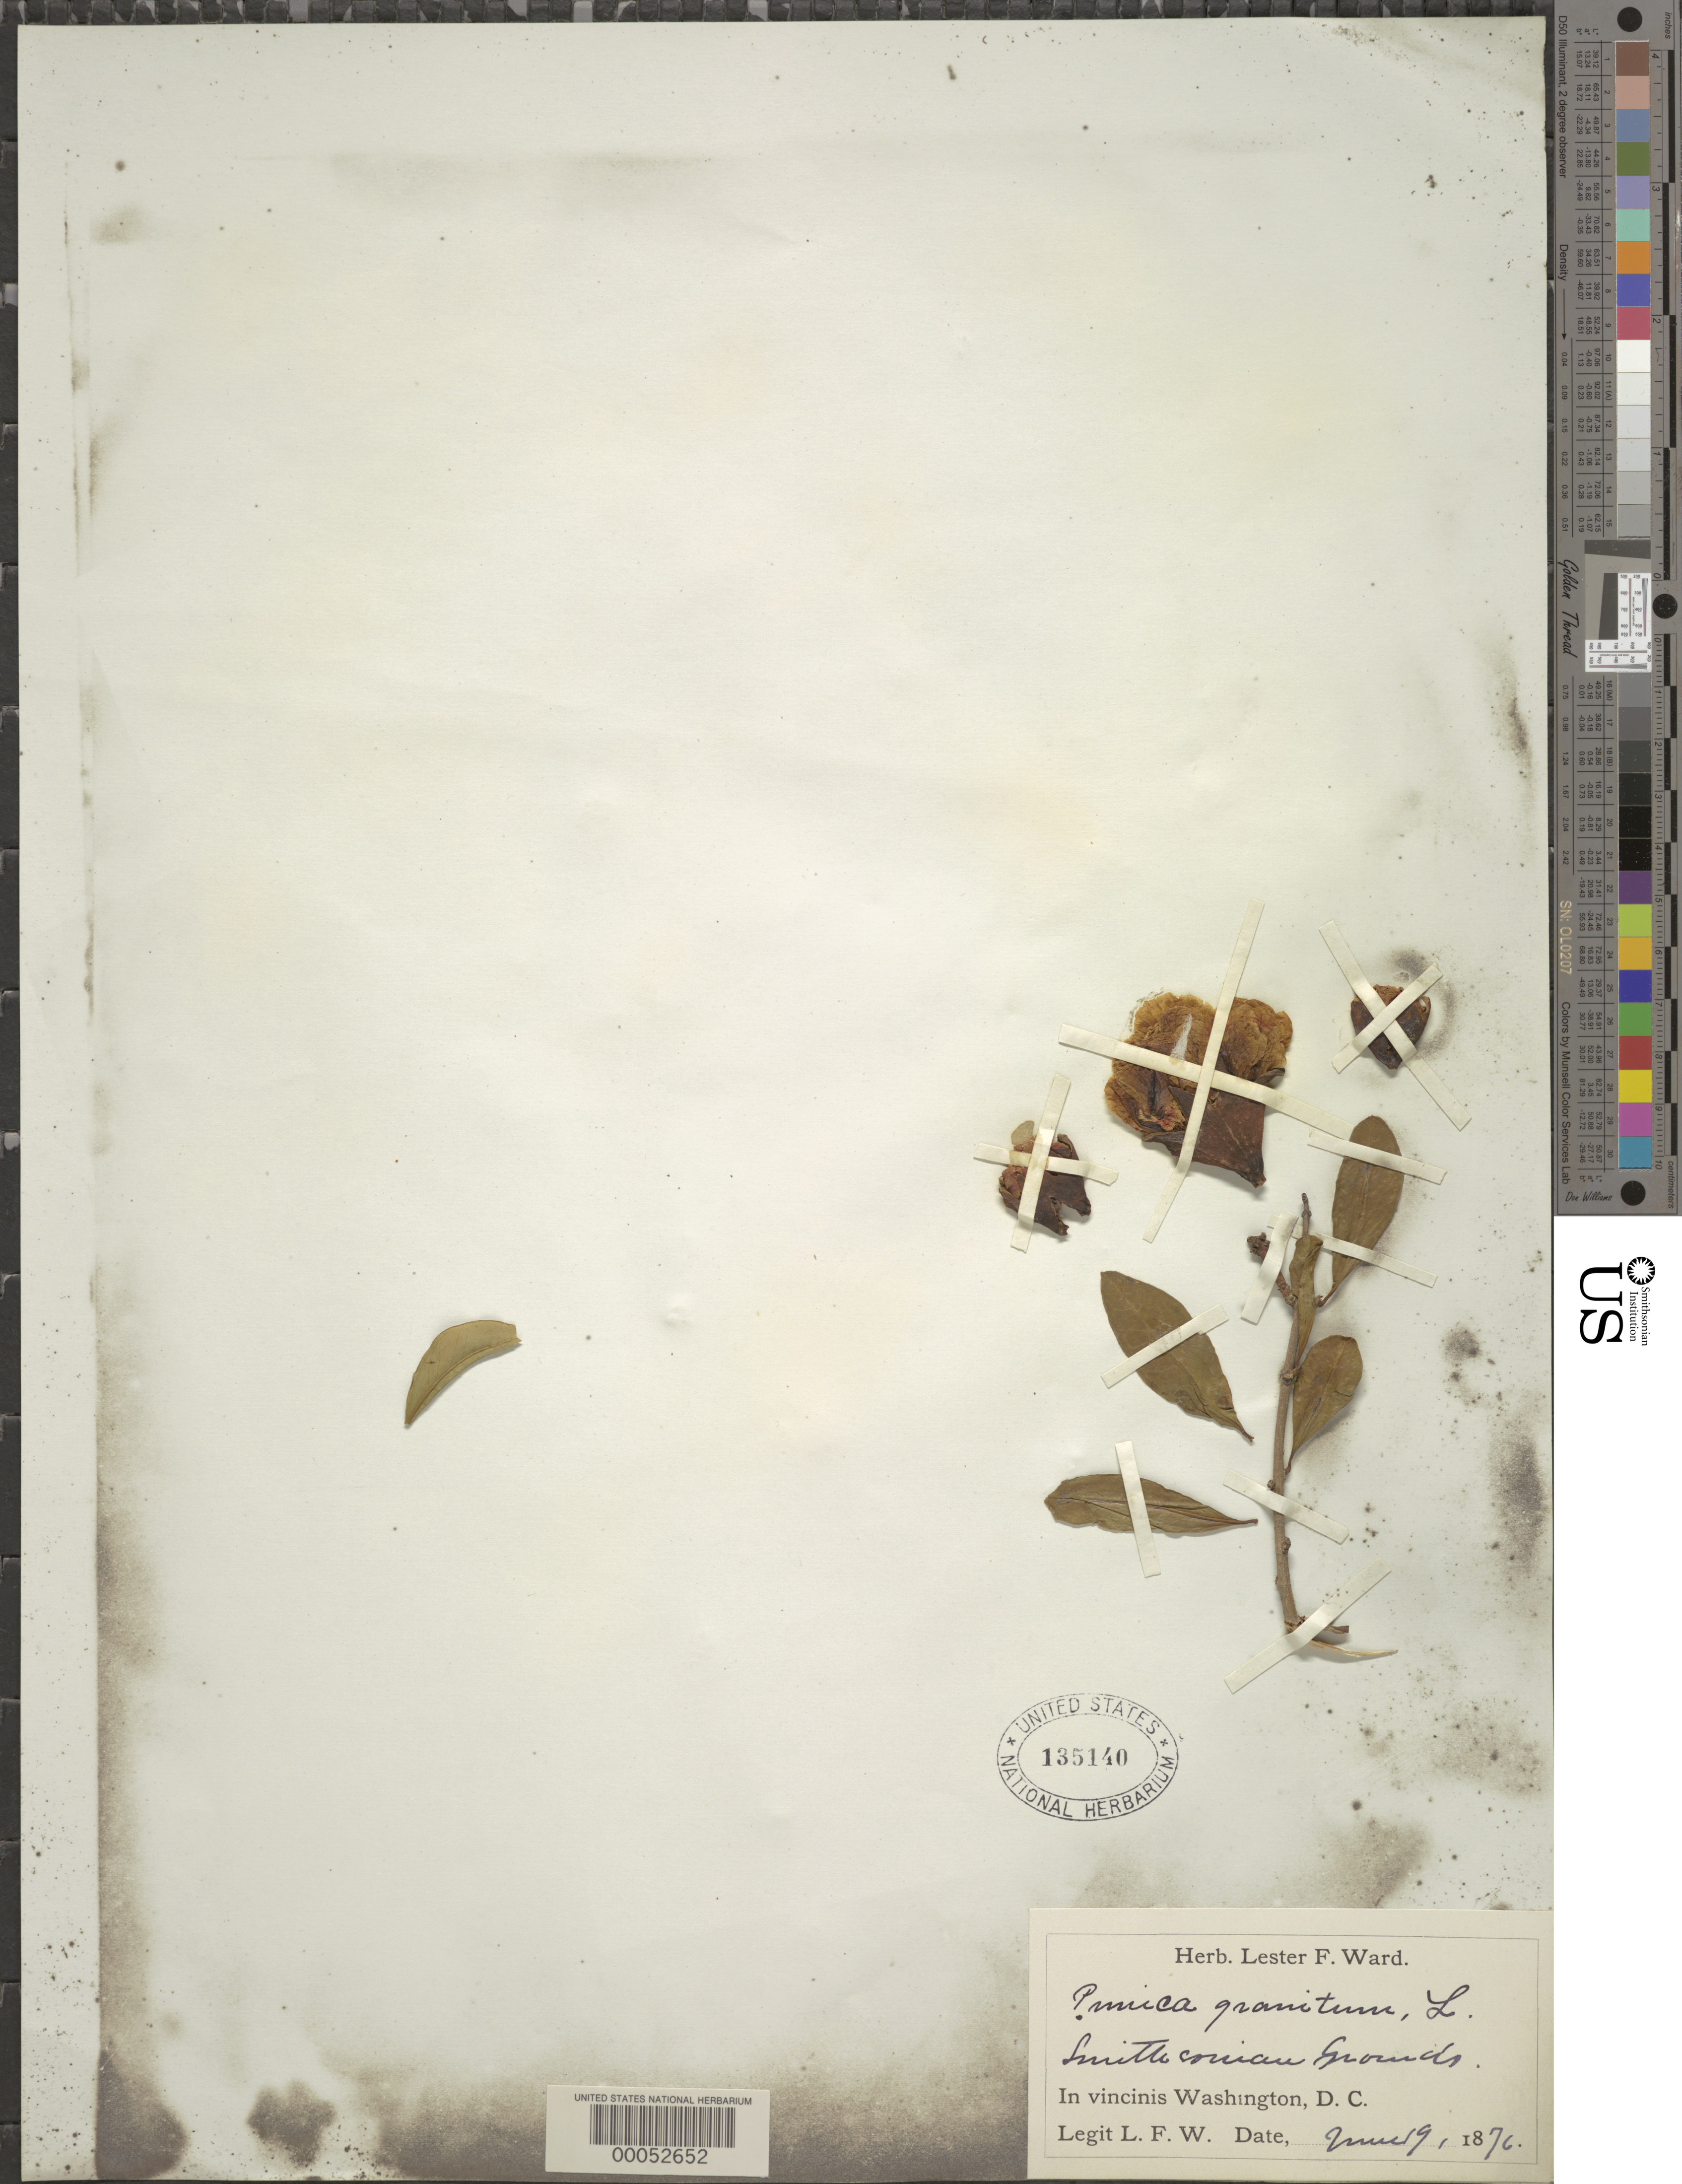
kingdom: Plantae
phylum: Tracheophyta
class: Magnoliopsida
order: Myrtales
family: Lythraceae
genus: Punica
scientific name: Punica granatum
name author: L.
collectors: L. F. Ward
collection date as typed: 19 Jun 1876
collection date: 1876-06-19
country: United States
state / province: District of Columbia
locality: Smithsonian grounds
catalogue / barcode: US 135140